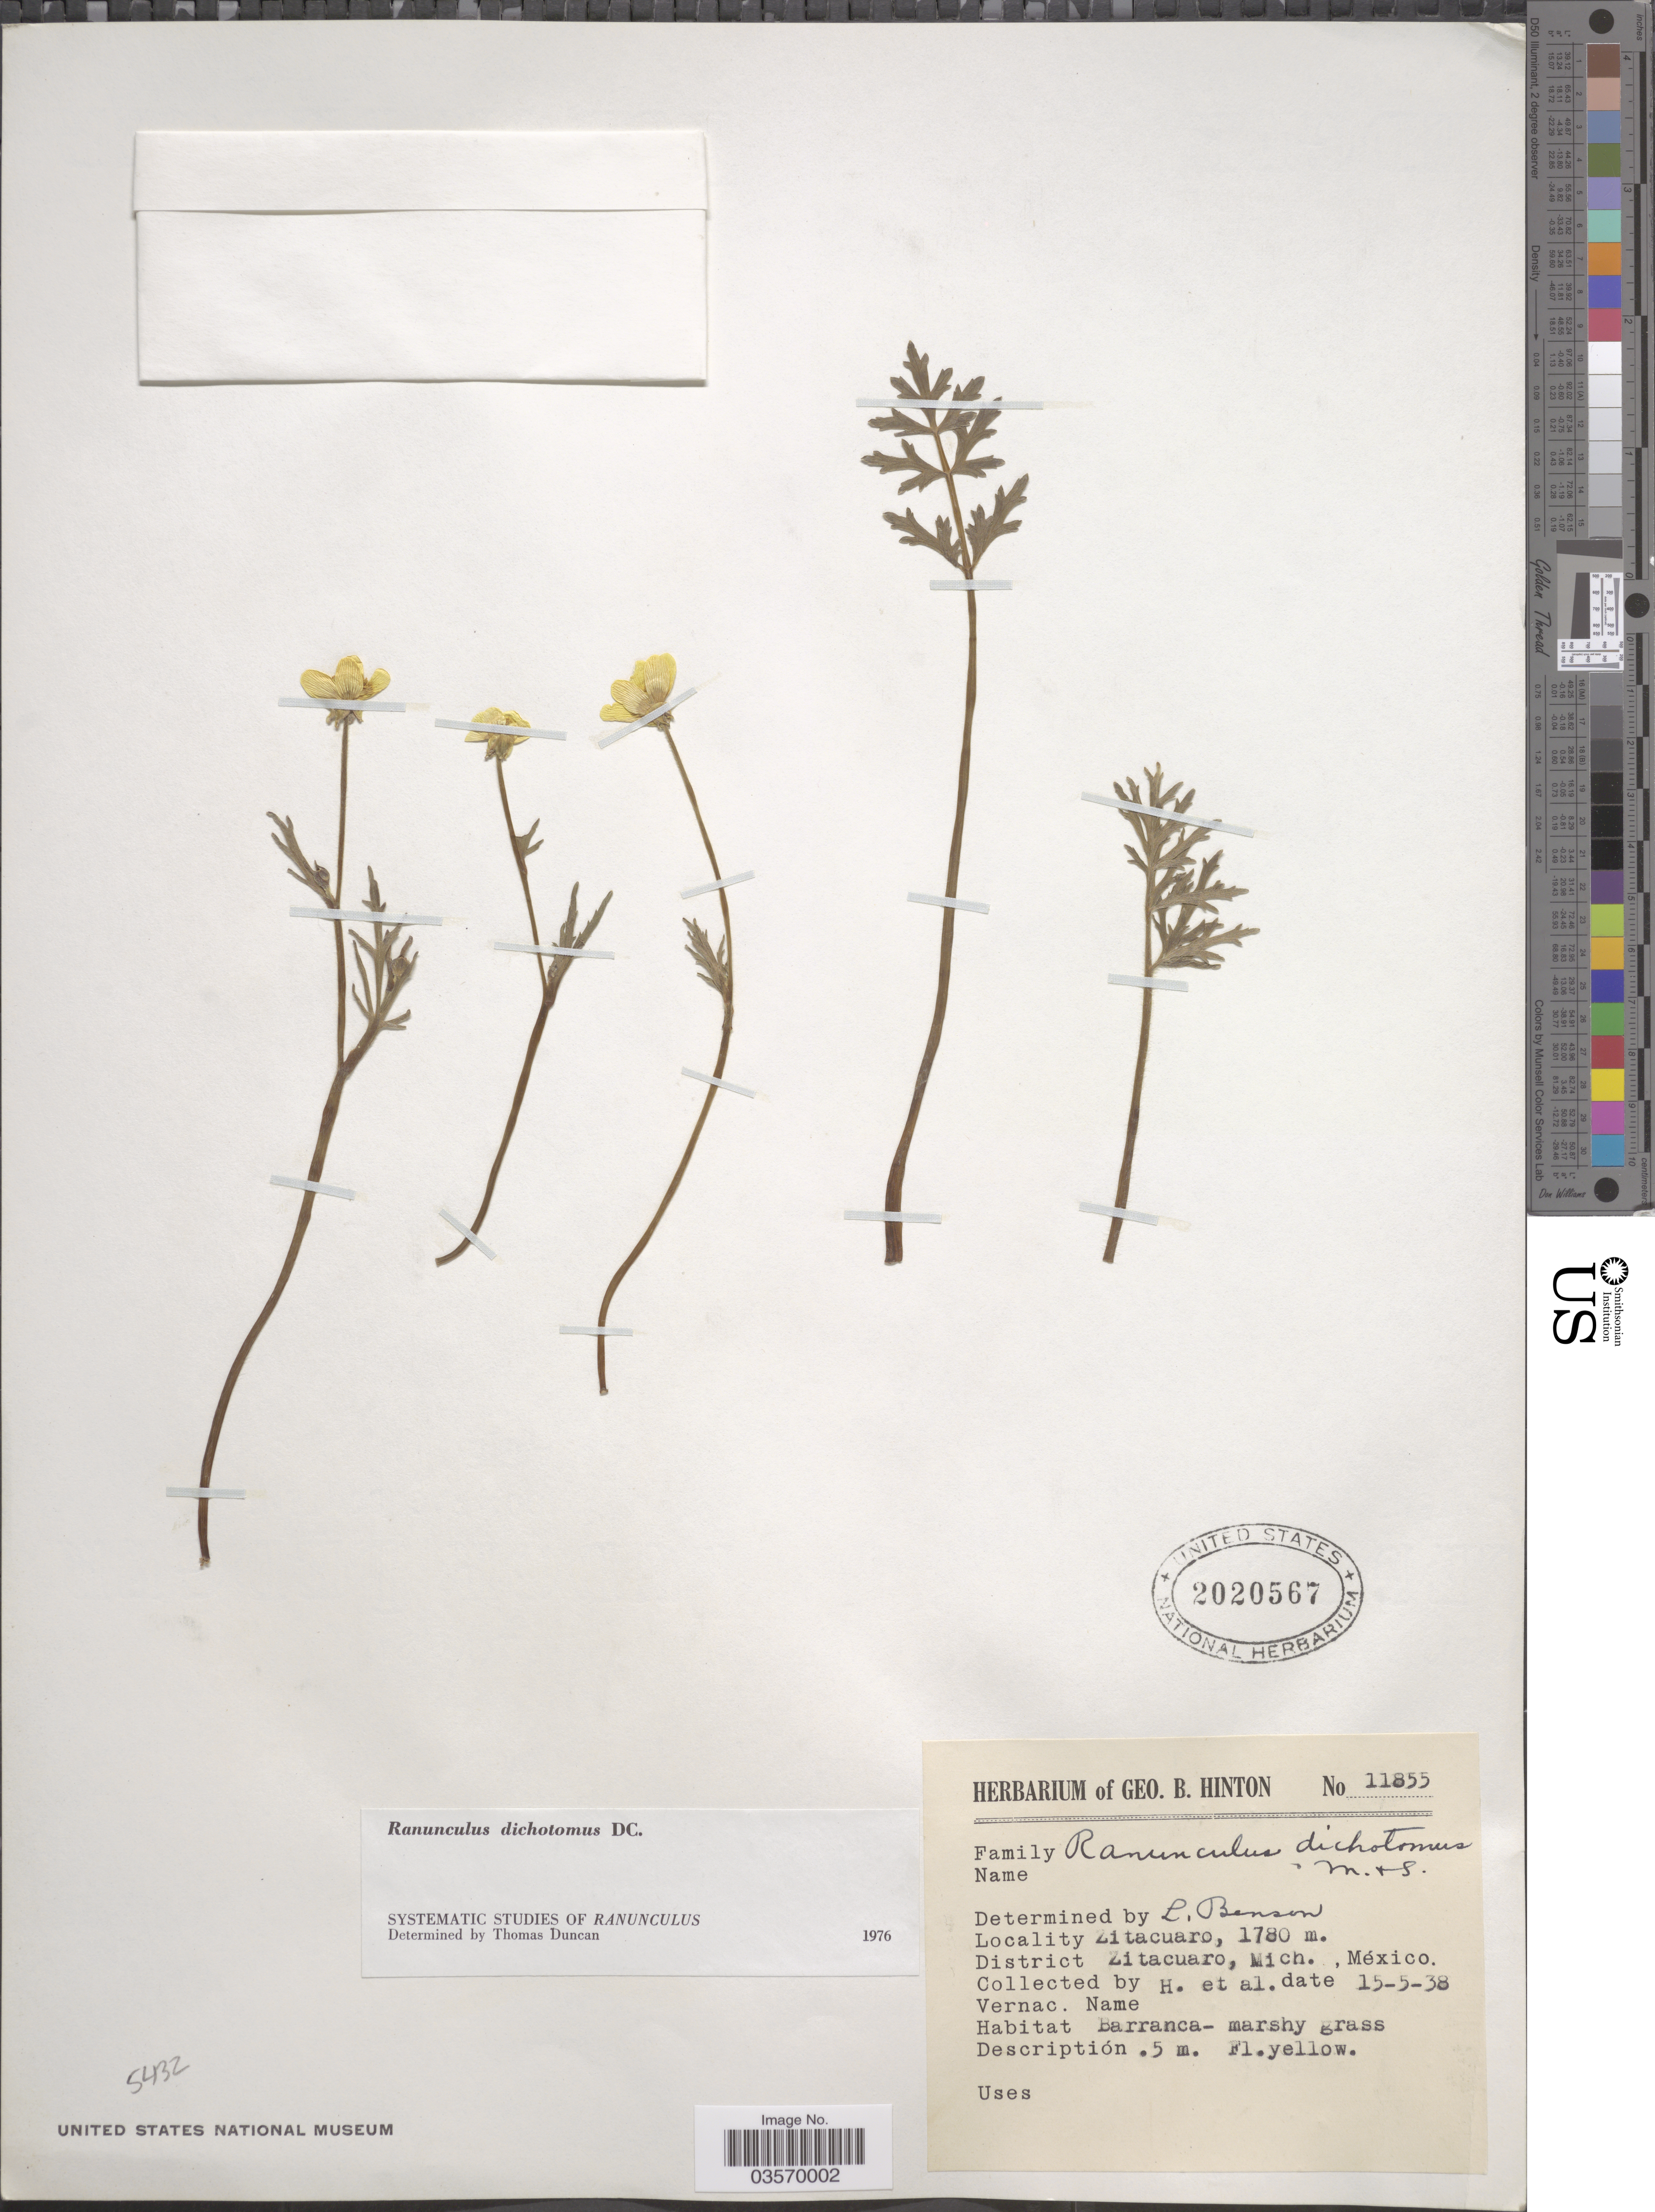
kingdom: Plantae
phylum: Tracheophyta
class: Magnoliopsida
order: Ranunculales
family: Ranunculaceae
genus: Ranunculus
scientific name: Ranunculus dichotomus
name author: Moc. & Sessé ex DC.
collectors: G. B. Hinton & et al.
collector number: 11855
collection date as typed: Transcribed d/m/y: 15/5/38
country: Mexico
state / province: Michoacán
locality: Zitacuaro. District Zitacuaro.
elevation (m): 1780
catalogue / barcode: US 2020567